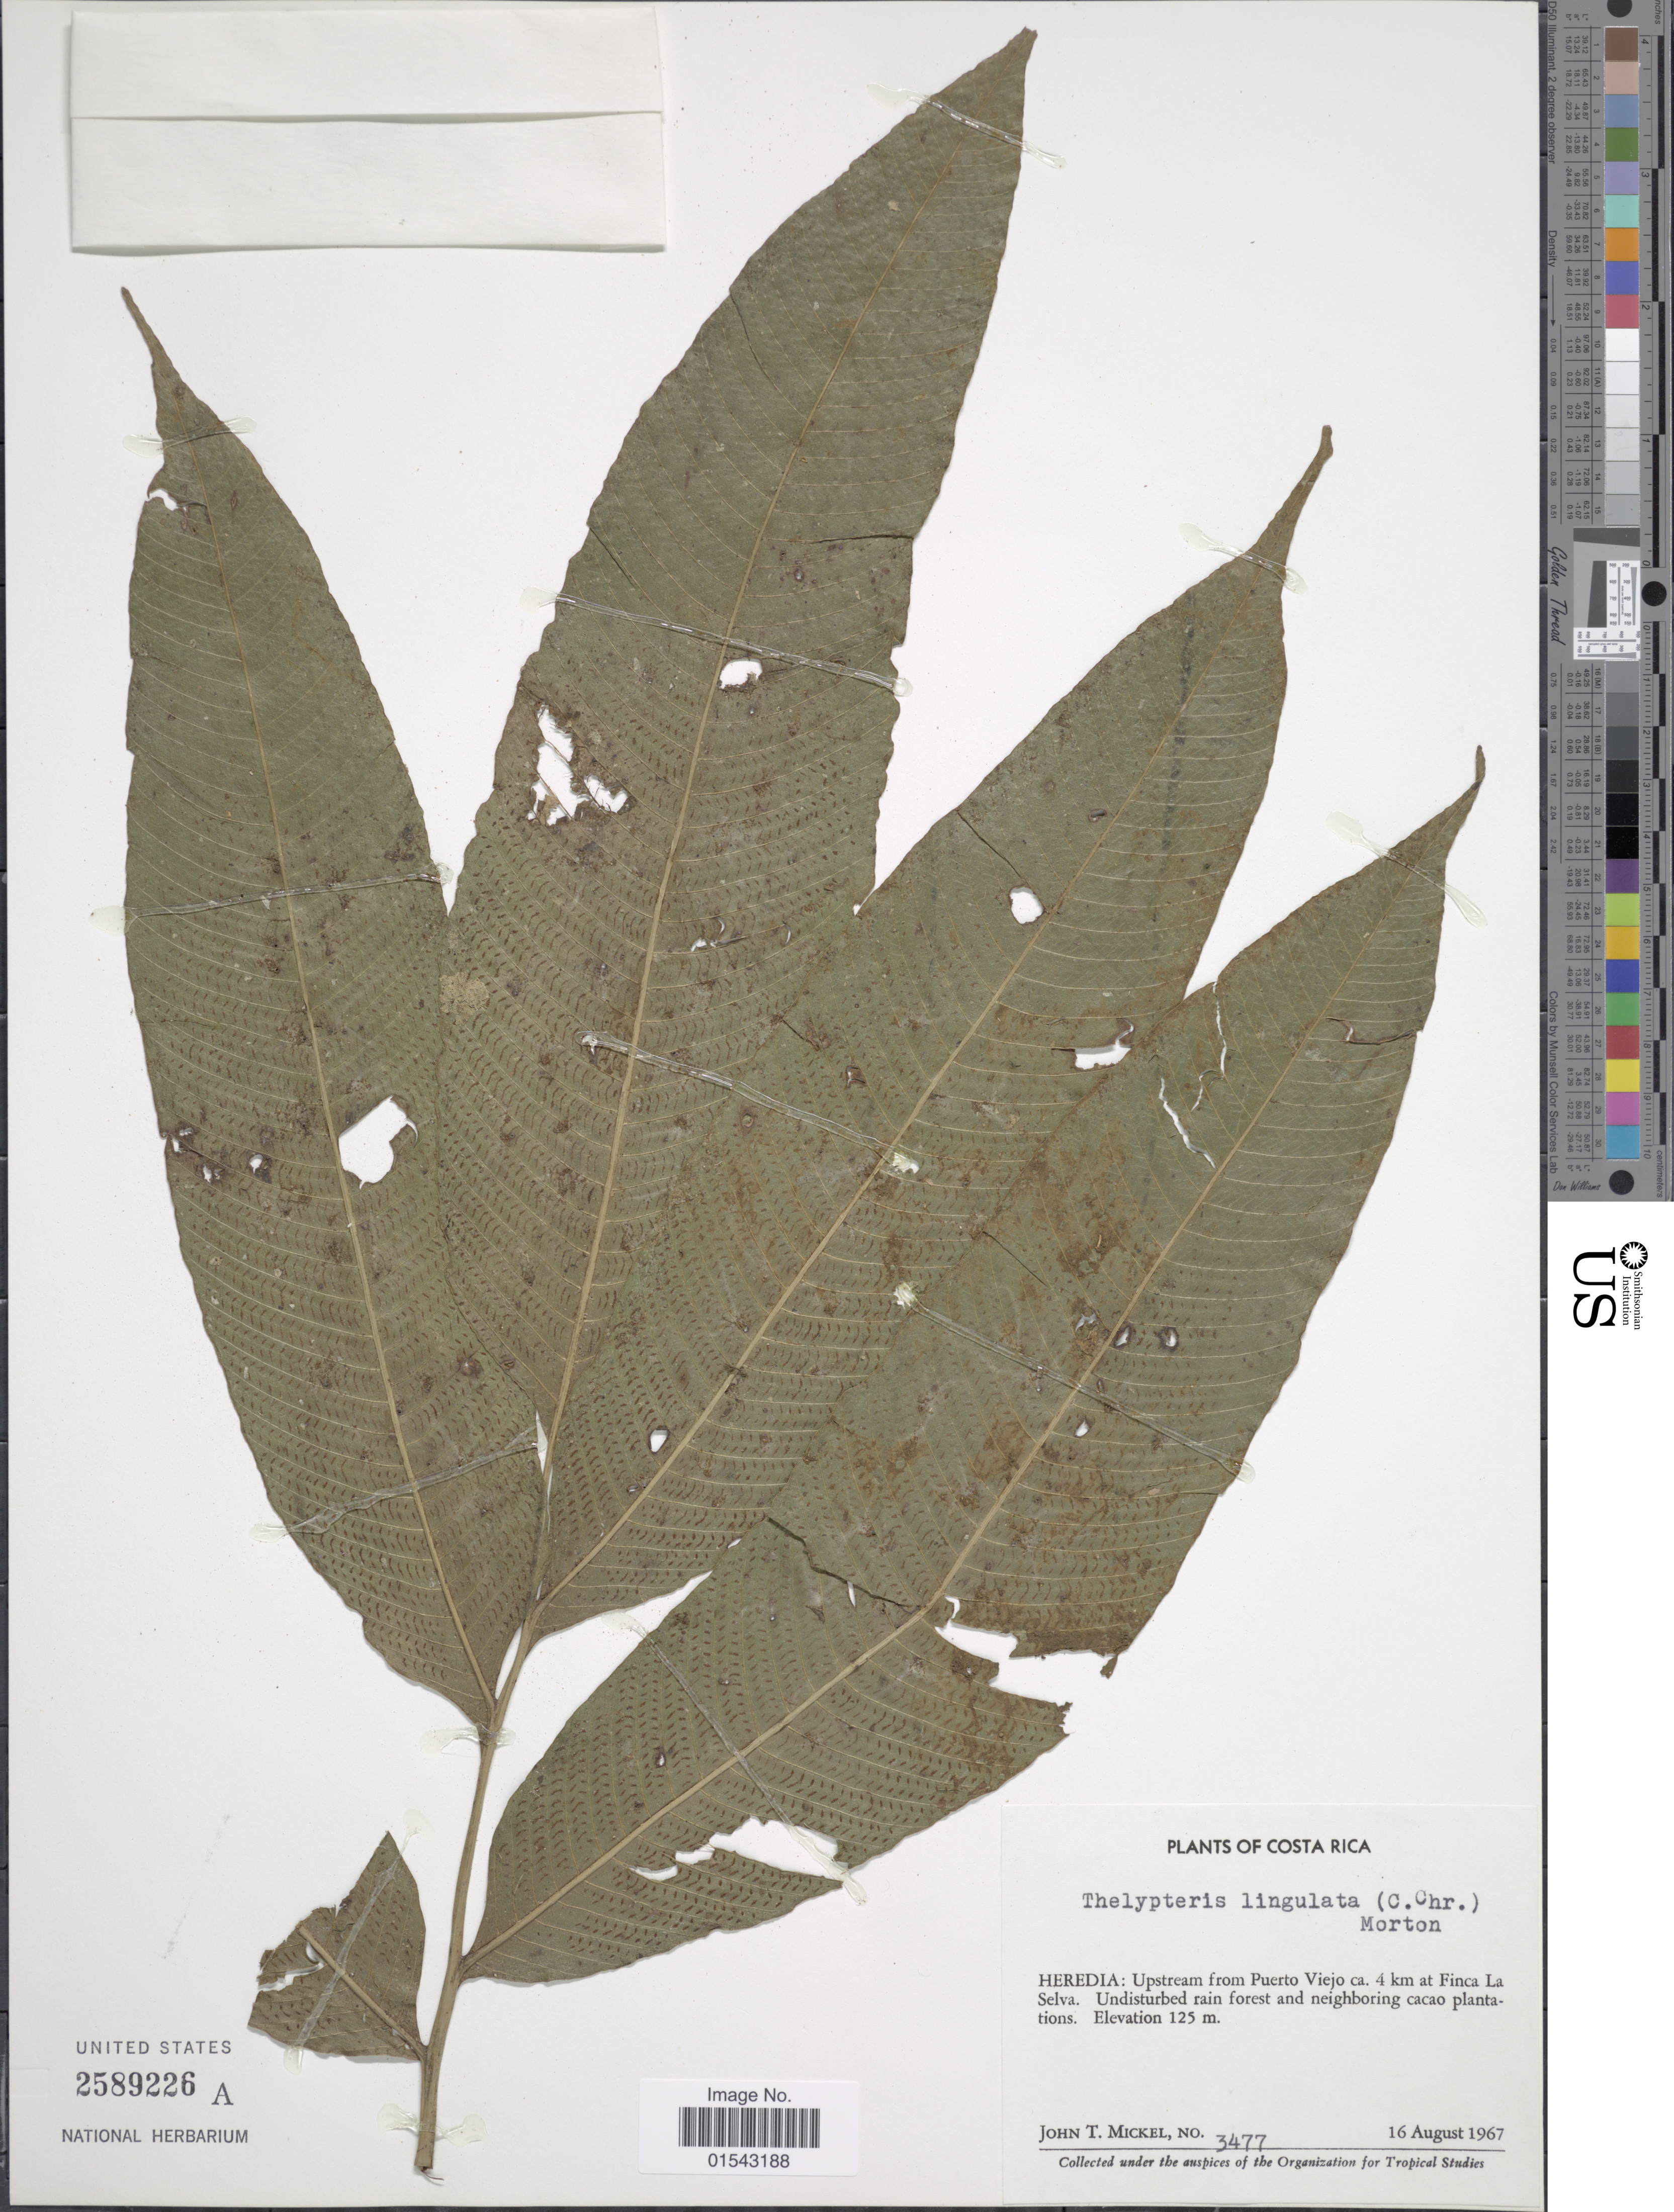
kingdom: Plantae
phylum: Tracheophyta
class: Polypodiopsida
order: Polypodiales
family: Thelypteridaceae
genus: Meniscium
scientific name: Meniscium lingulatum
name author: (C. Chr.) Pic. Serm.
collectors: J. T. Mickel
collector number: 3477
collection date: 1967-08-16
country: Costa Rica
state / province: Heredia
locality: Heredia: upstream from Puerto Viejo ca. 4 km at Finca La Selva, Costa Rica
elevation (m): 125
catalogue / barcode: US 2589226A